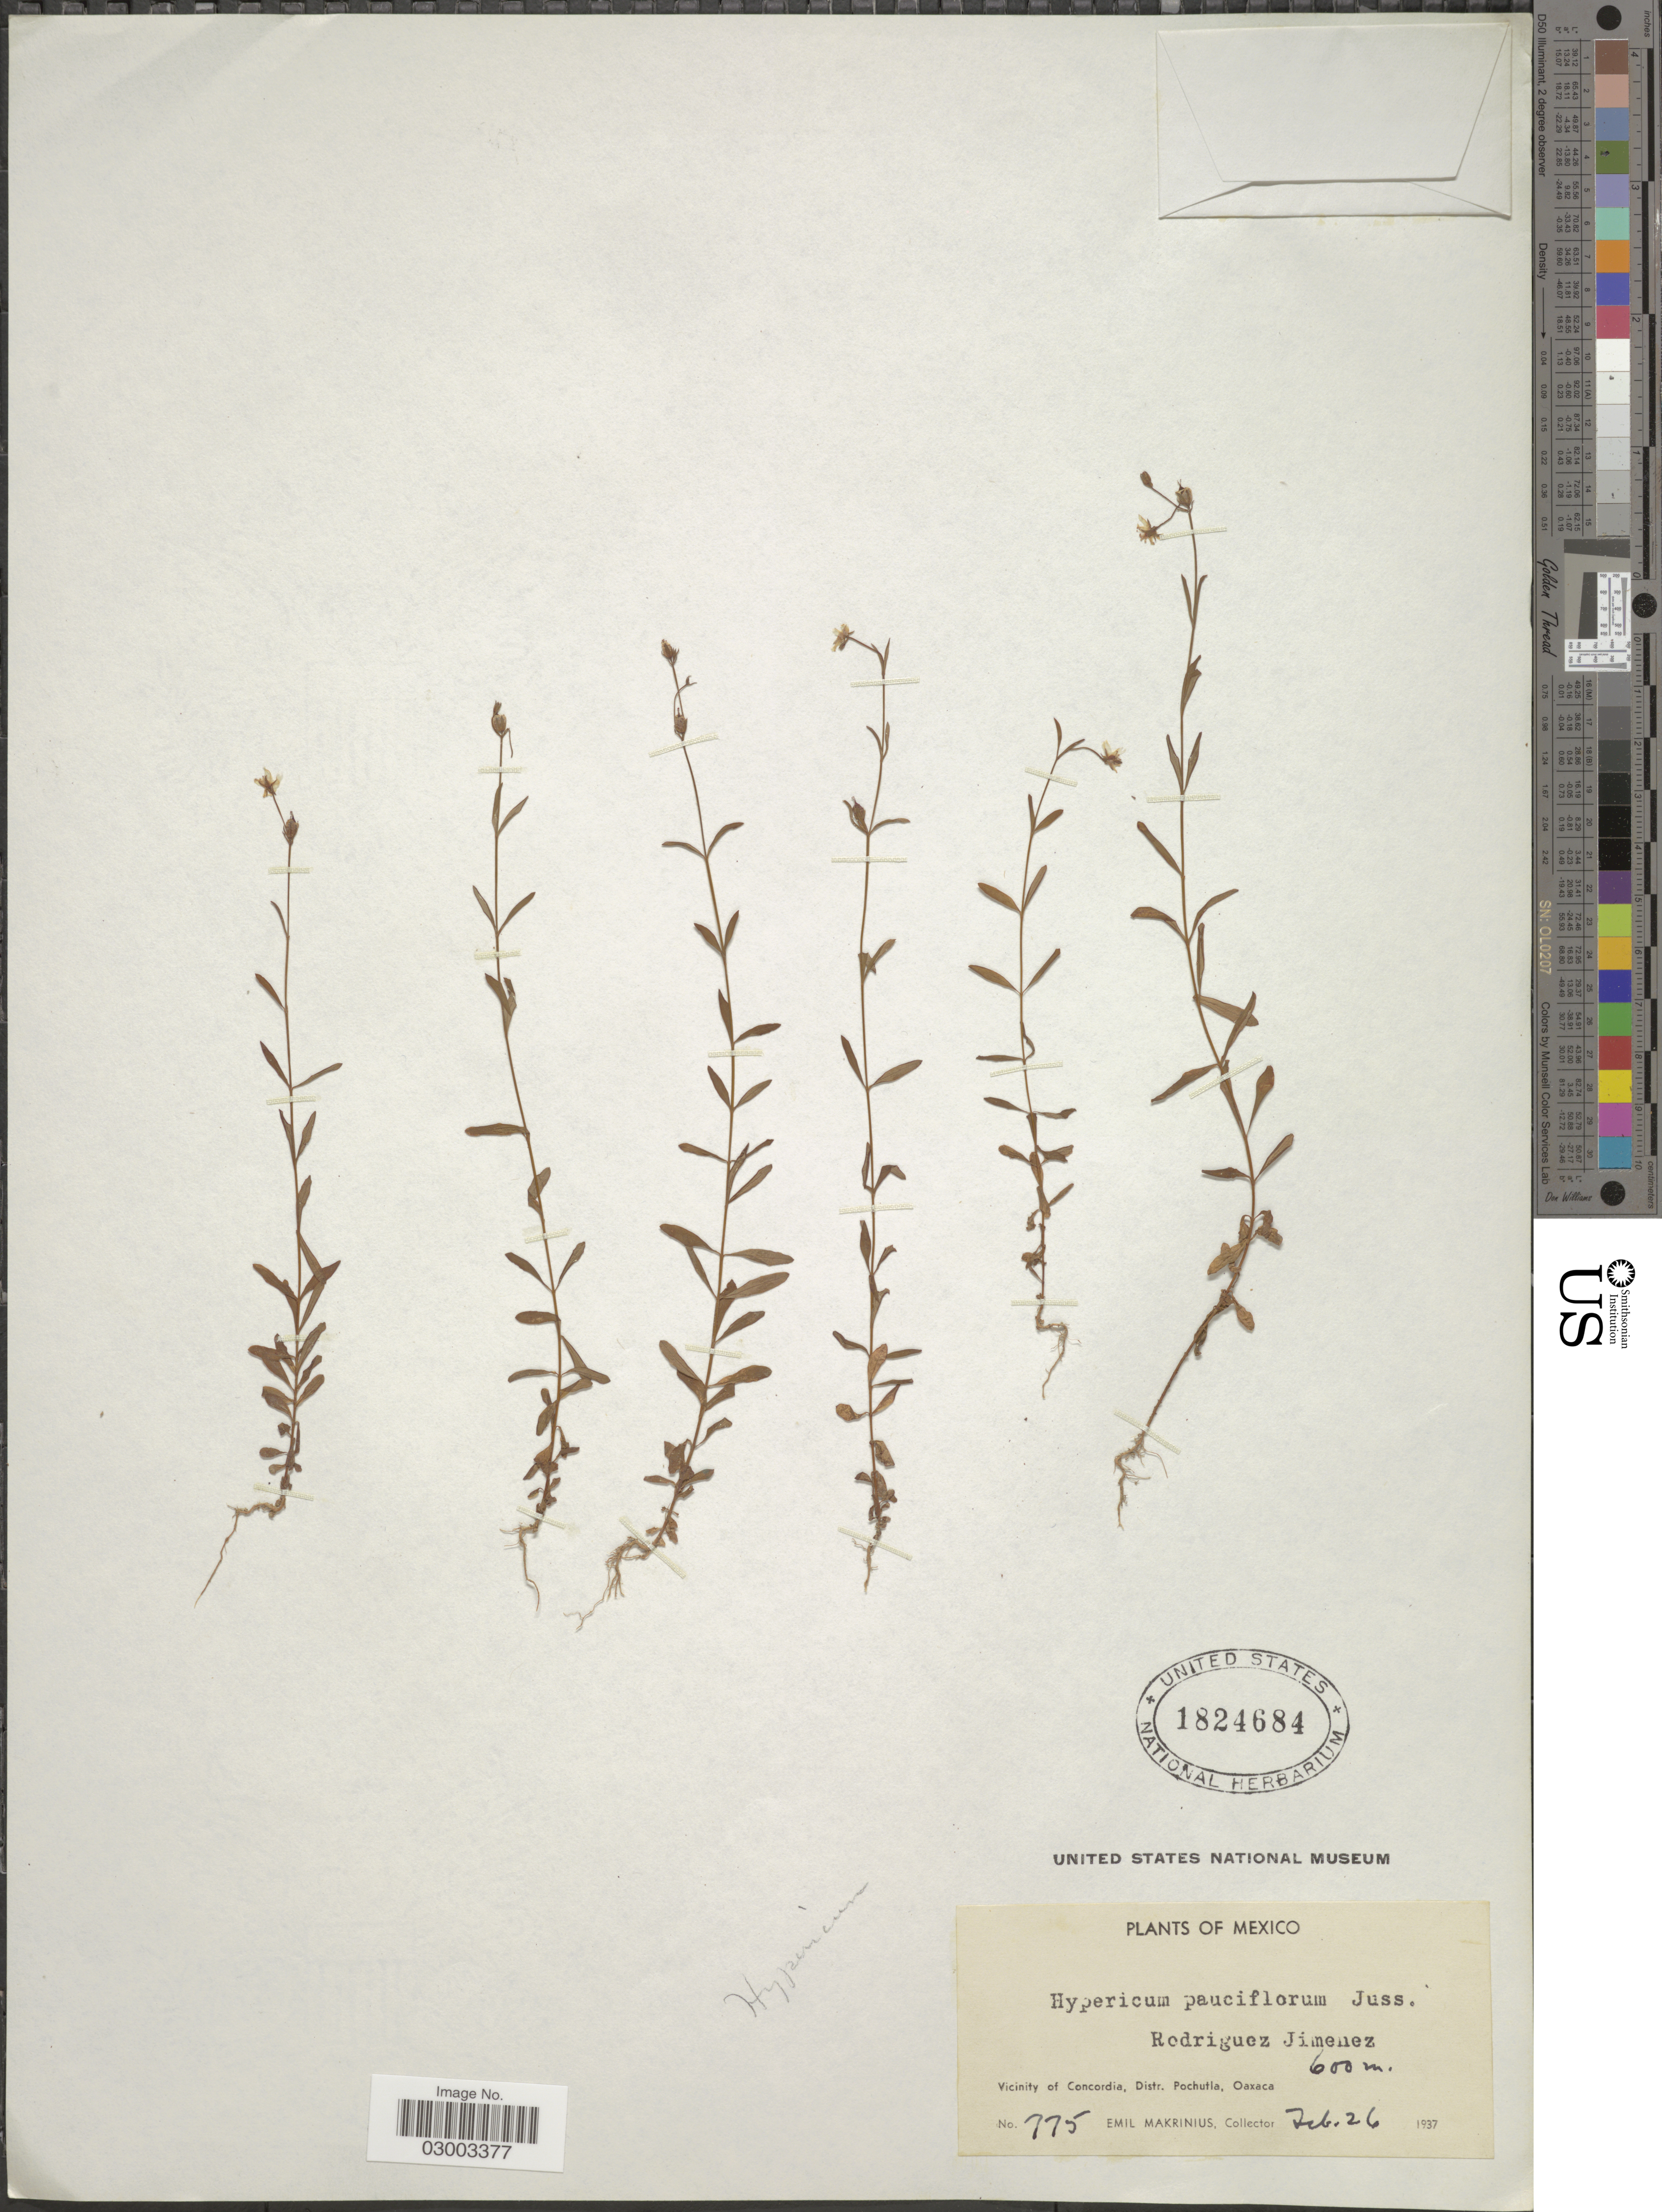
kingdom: Plantae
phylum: Tracheophyta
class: Magnoliopsida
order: Malpighiales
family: Hypericaceae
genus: Hypericum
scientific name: Hypericum silenoides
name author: Juss.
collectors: E. Makrinius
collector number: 775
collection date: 1937-02-26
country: Mexico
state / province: Oaxaca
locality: Vicinity of Concordia, Distr. Pochutla, Oaxaca.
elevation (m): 600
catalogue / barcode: US 1824684